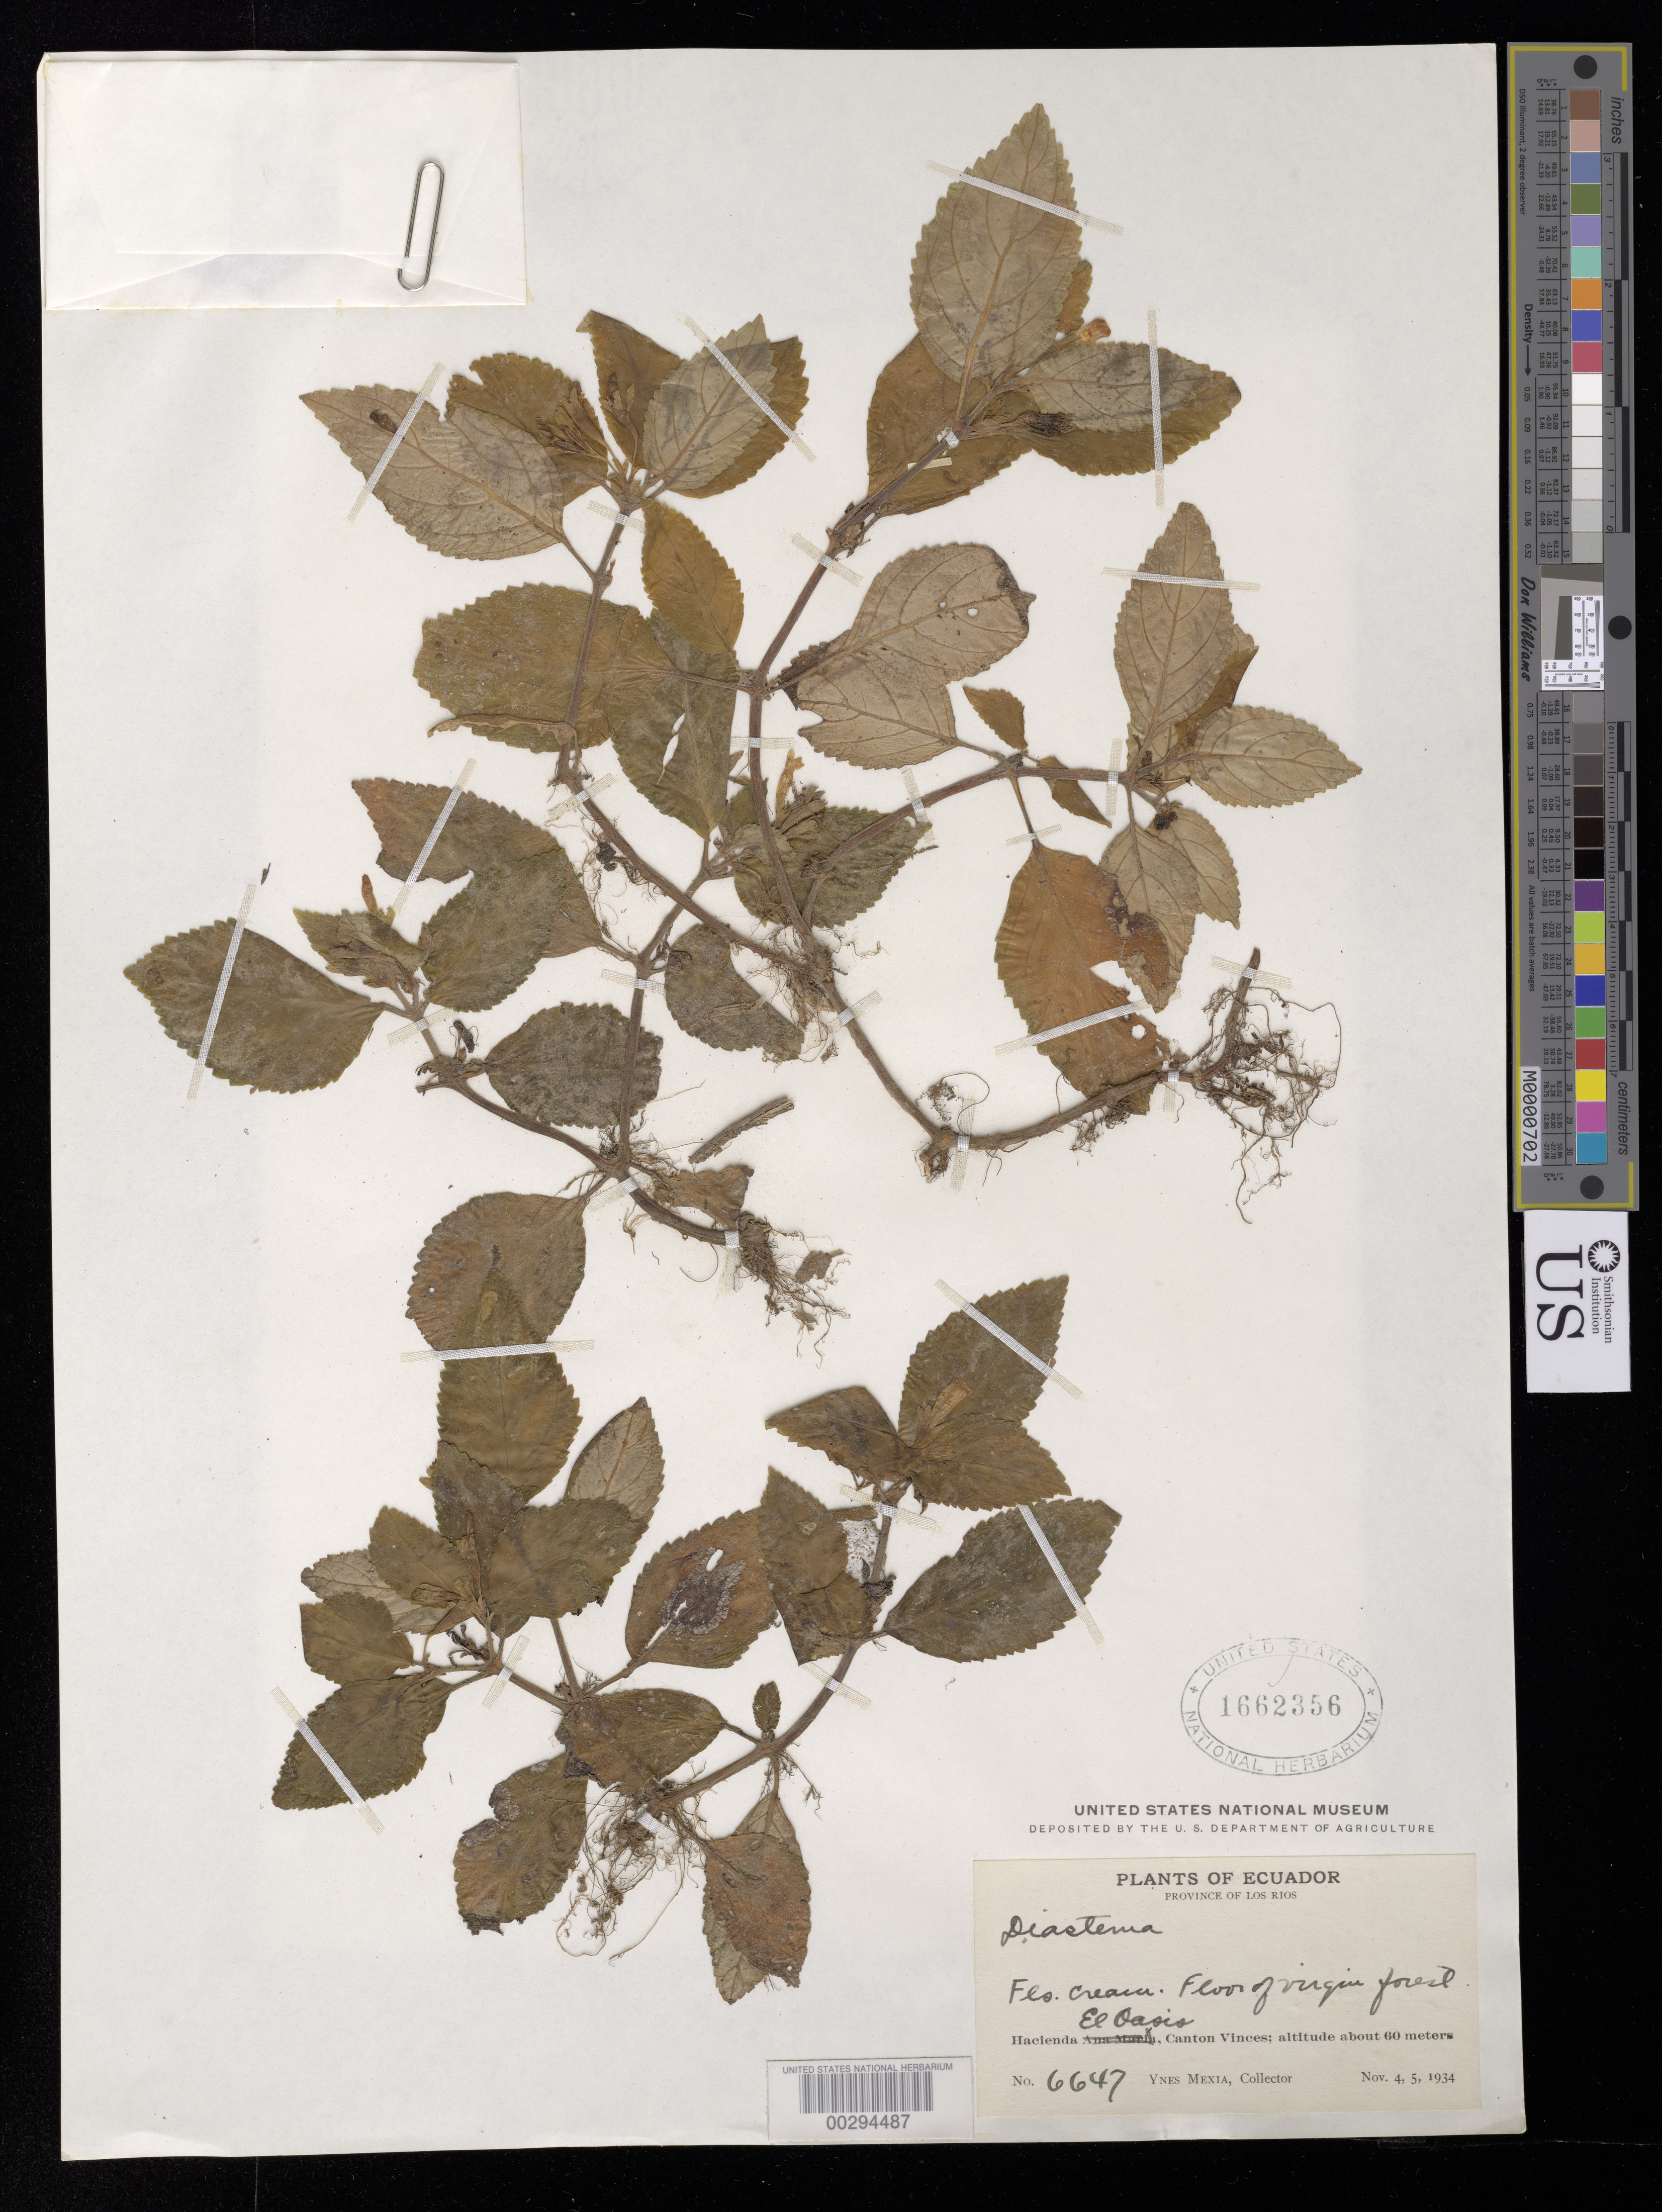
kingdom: Plantae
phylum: Tracheophyta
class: Magnoliopsida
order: Lamiales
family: Gesneriaceae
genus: Diastema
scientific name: Diastema sp.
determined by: Skog, Laurence E.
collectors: Y. Mexia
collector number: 6647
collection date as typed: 4-5 Nov 1934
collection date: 1934-11-04/1934-11-05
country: Ecuador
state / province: Los Ríos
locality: Hacienda El Oasis, Canton Vinces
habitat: Floor of virgin forest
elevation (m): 60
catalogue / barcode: US 1662356